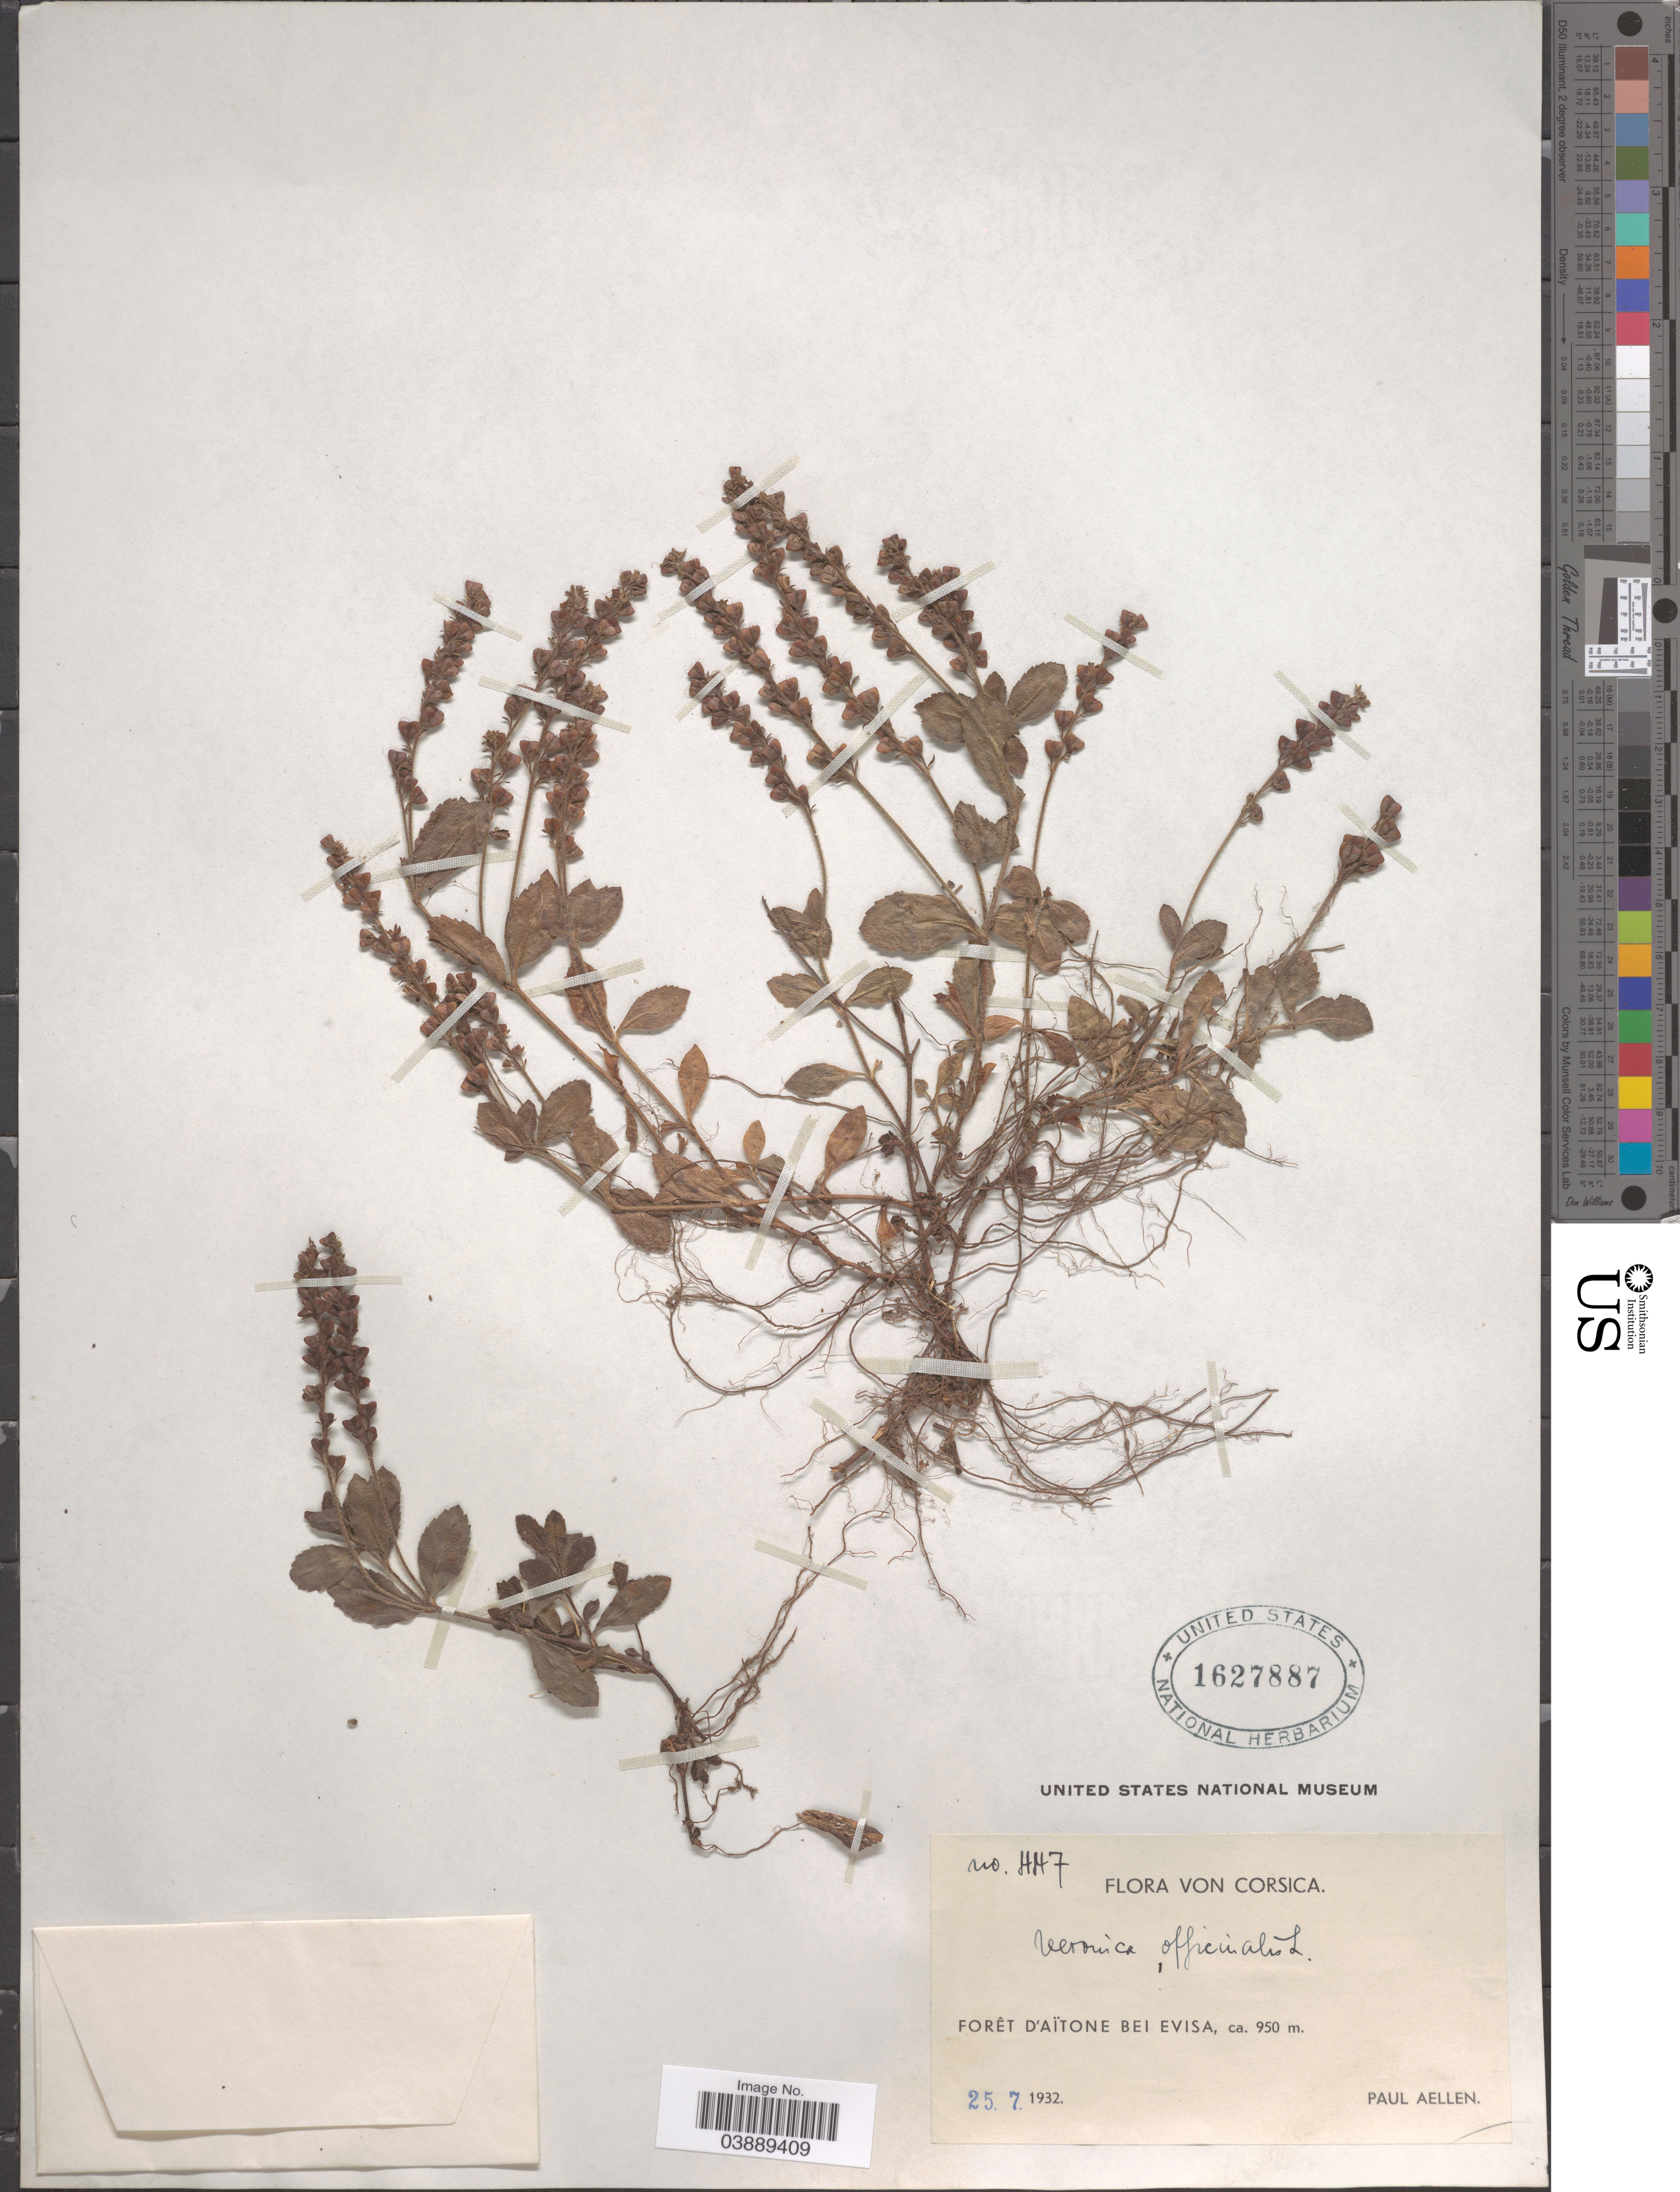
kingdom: Plantae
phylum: Tracheophyta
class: Magnoliopsida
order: Lamiales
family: Plantaginaceae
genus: Veronica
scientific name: Veronica officinalis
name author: L.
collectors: P. Aellen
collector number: HH7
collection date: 1932-07-25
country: France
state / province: Corsica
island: Corse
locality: Forêt d'Aïtone bei Evisa.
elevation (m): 950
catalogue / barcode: US 1627887